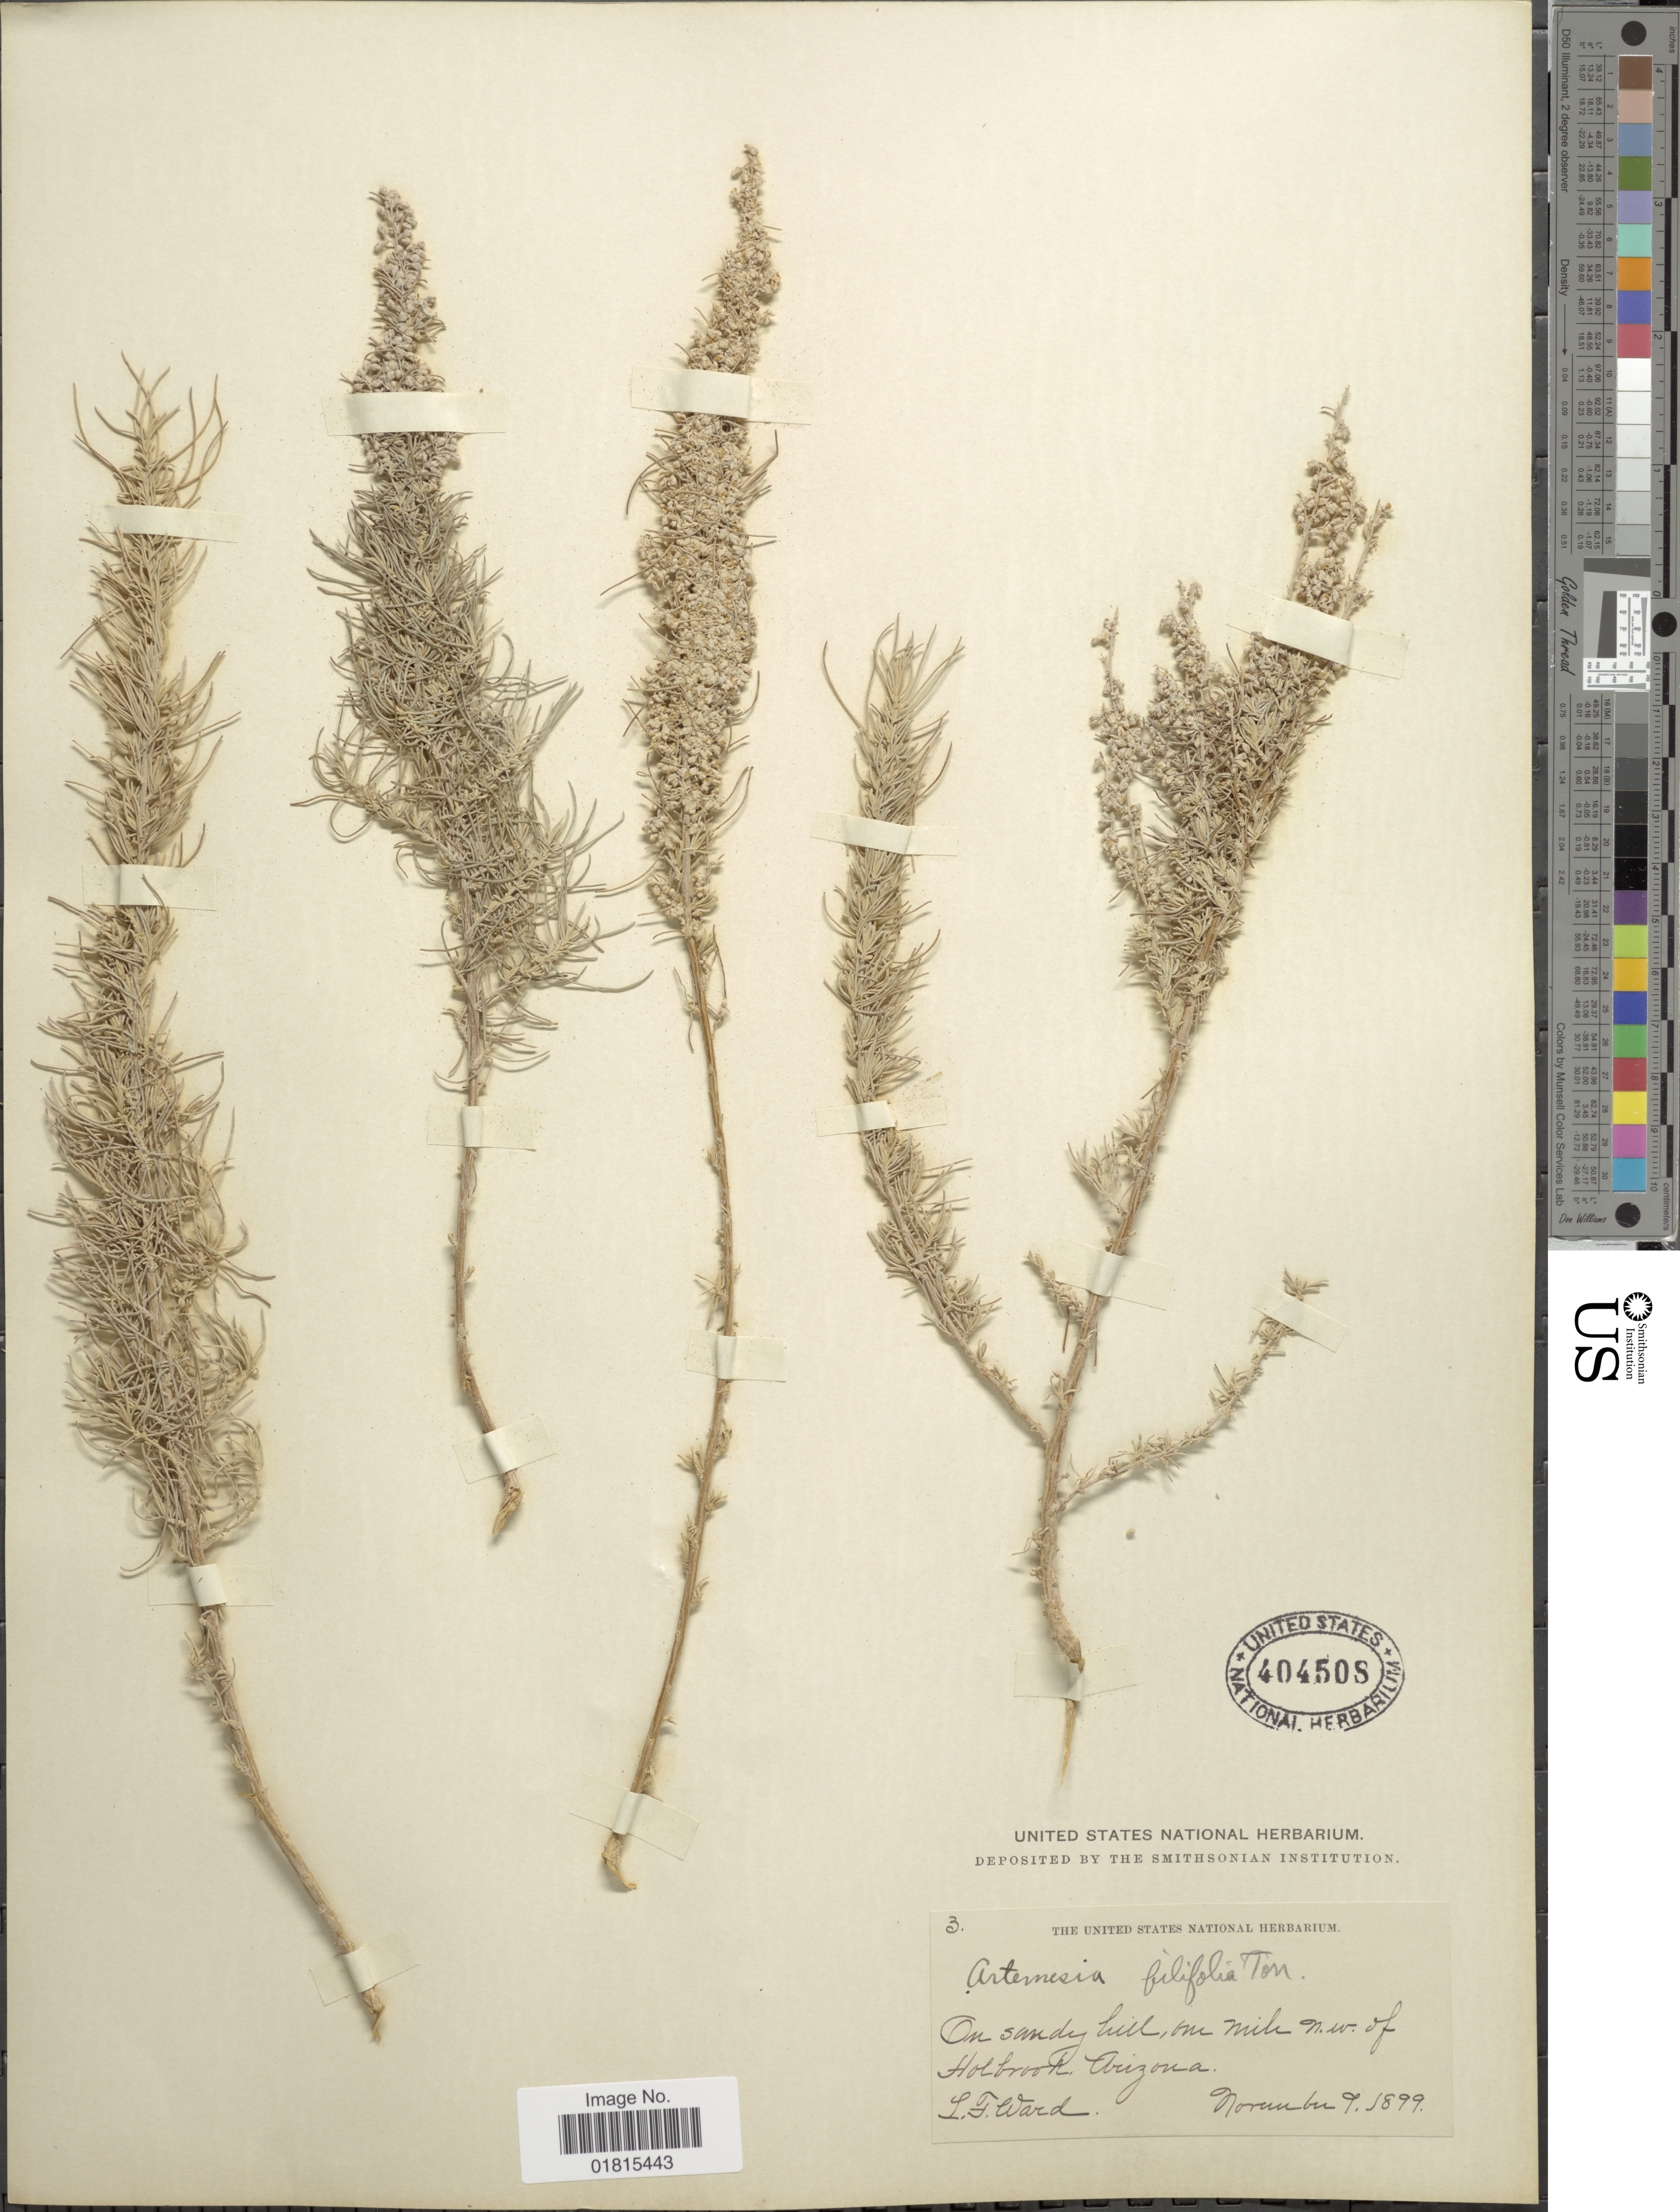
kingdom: Plantae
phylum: Tracheophyta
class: Magnoliopsida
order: Asterales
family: Asteraceae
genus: Artemisia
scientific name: Artemisia filifolia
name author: Torr.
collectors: L. Ward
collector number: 3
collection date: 1899-11-09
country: United States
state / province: Arizona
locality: On sandy hill, one mile N.W. of Holbrook, Arizona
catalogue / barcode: US 404508